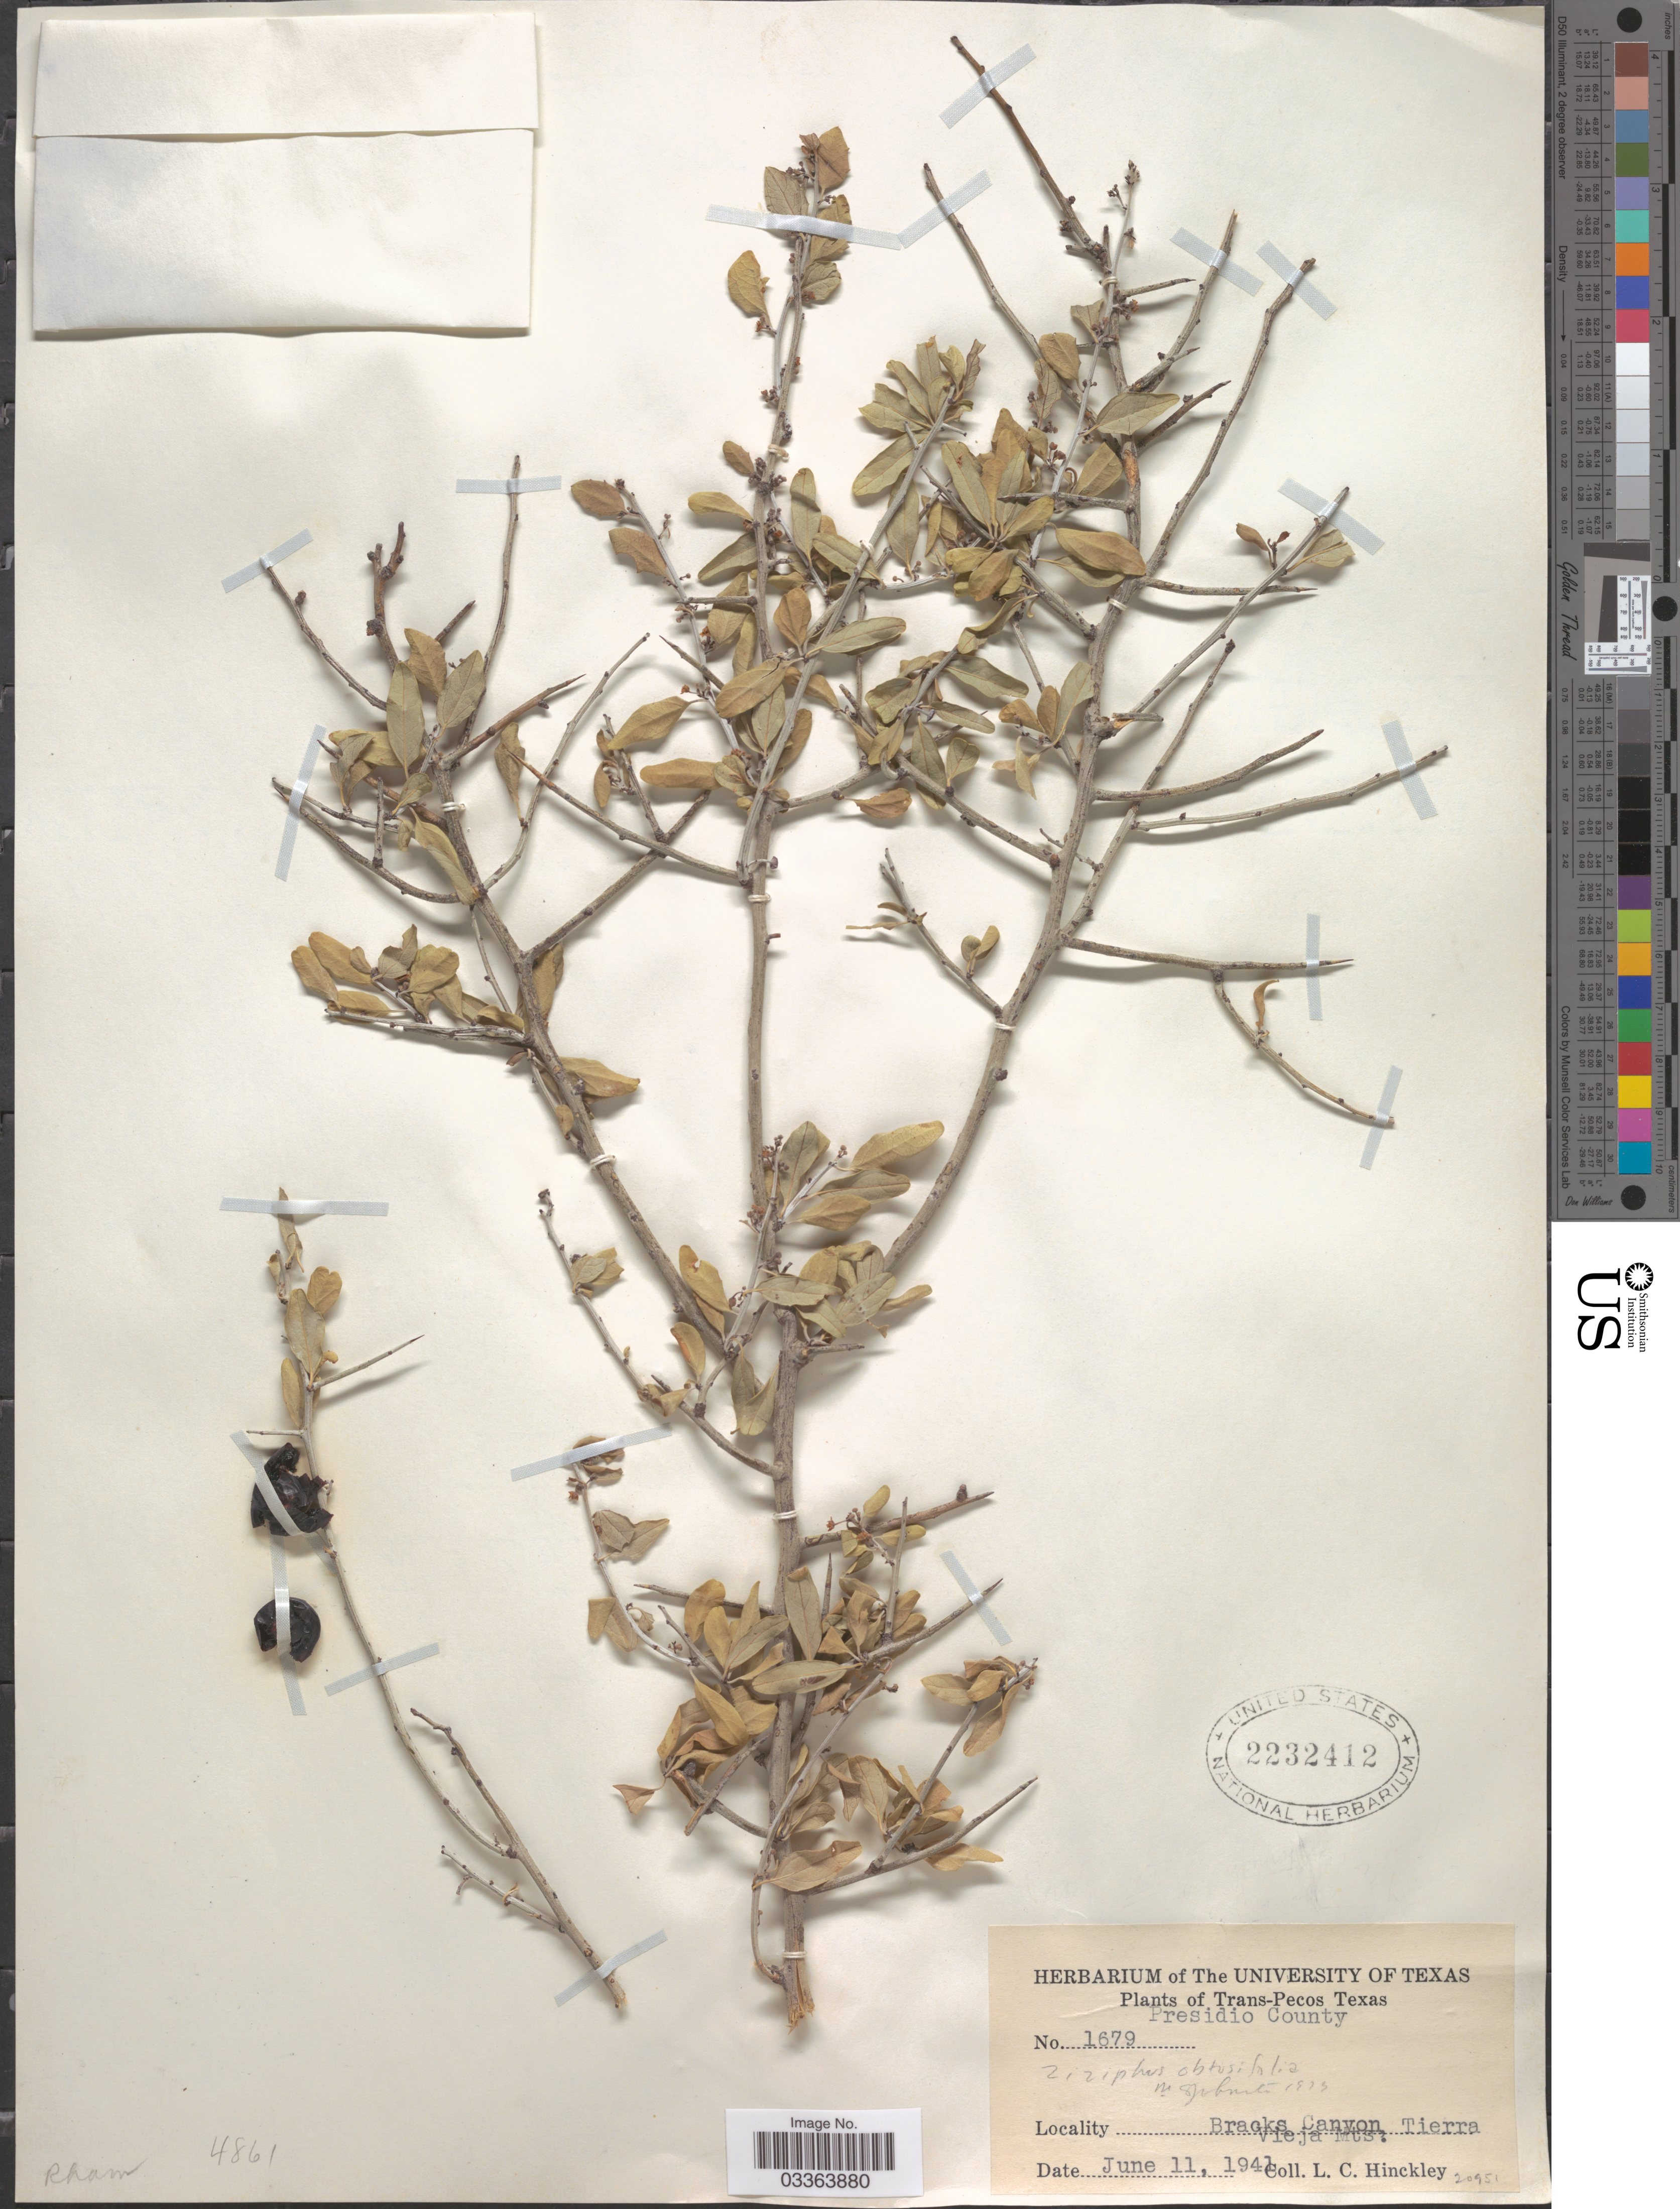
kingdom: Plantae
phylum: Tracheophyta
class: Magnoliopsida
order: Rosales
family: Rhamnaceae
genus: Sarcomphalus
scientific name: Sarcomphalus obtusifolius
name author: (Hook. ex Torr. & A. Gray) Hauenschild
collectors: L. Hinckley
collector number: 1679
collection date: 1941-06-11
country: United States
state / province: Texas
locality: Trans-Pecos Texas. Presidio County. Bracks Canyon. Tierra Vieja Mts.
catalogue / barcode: US 2232412